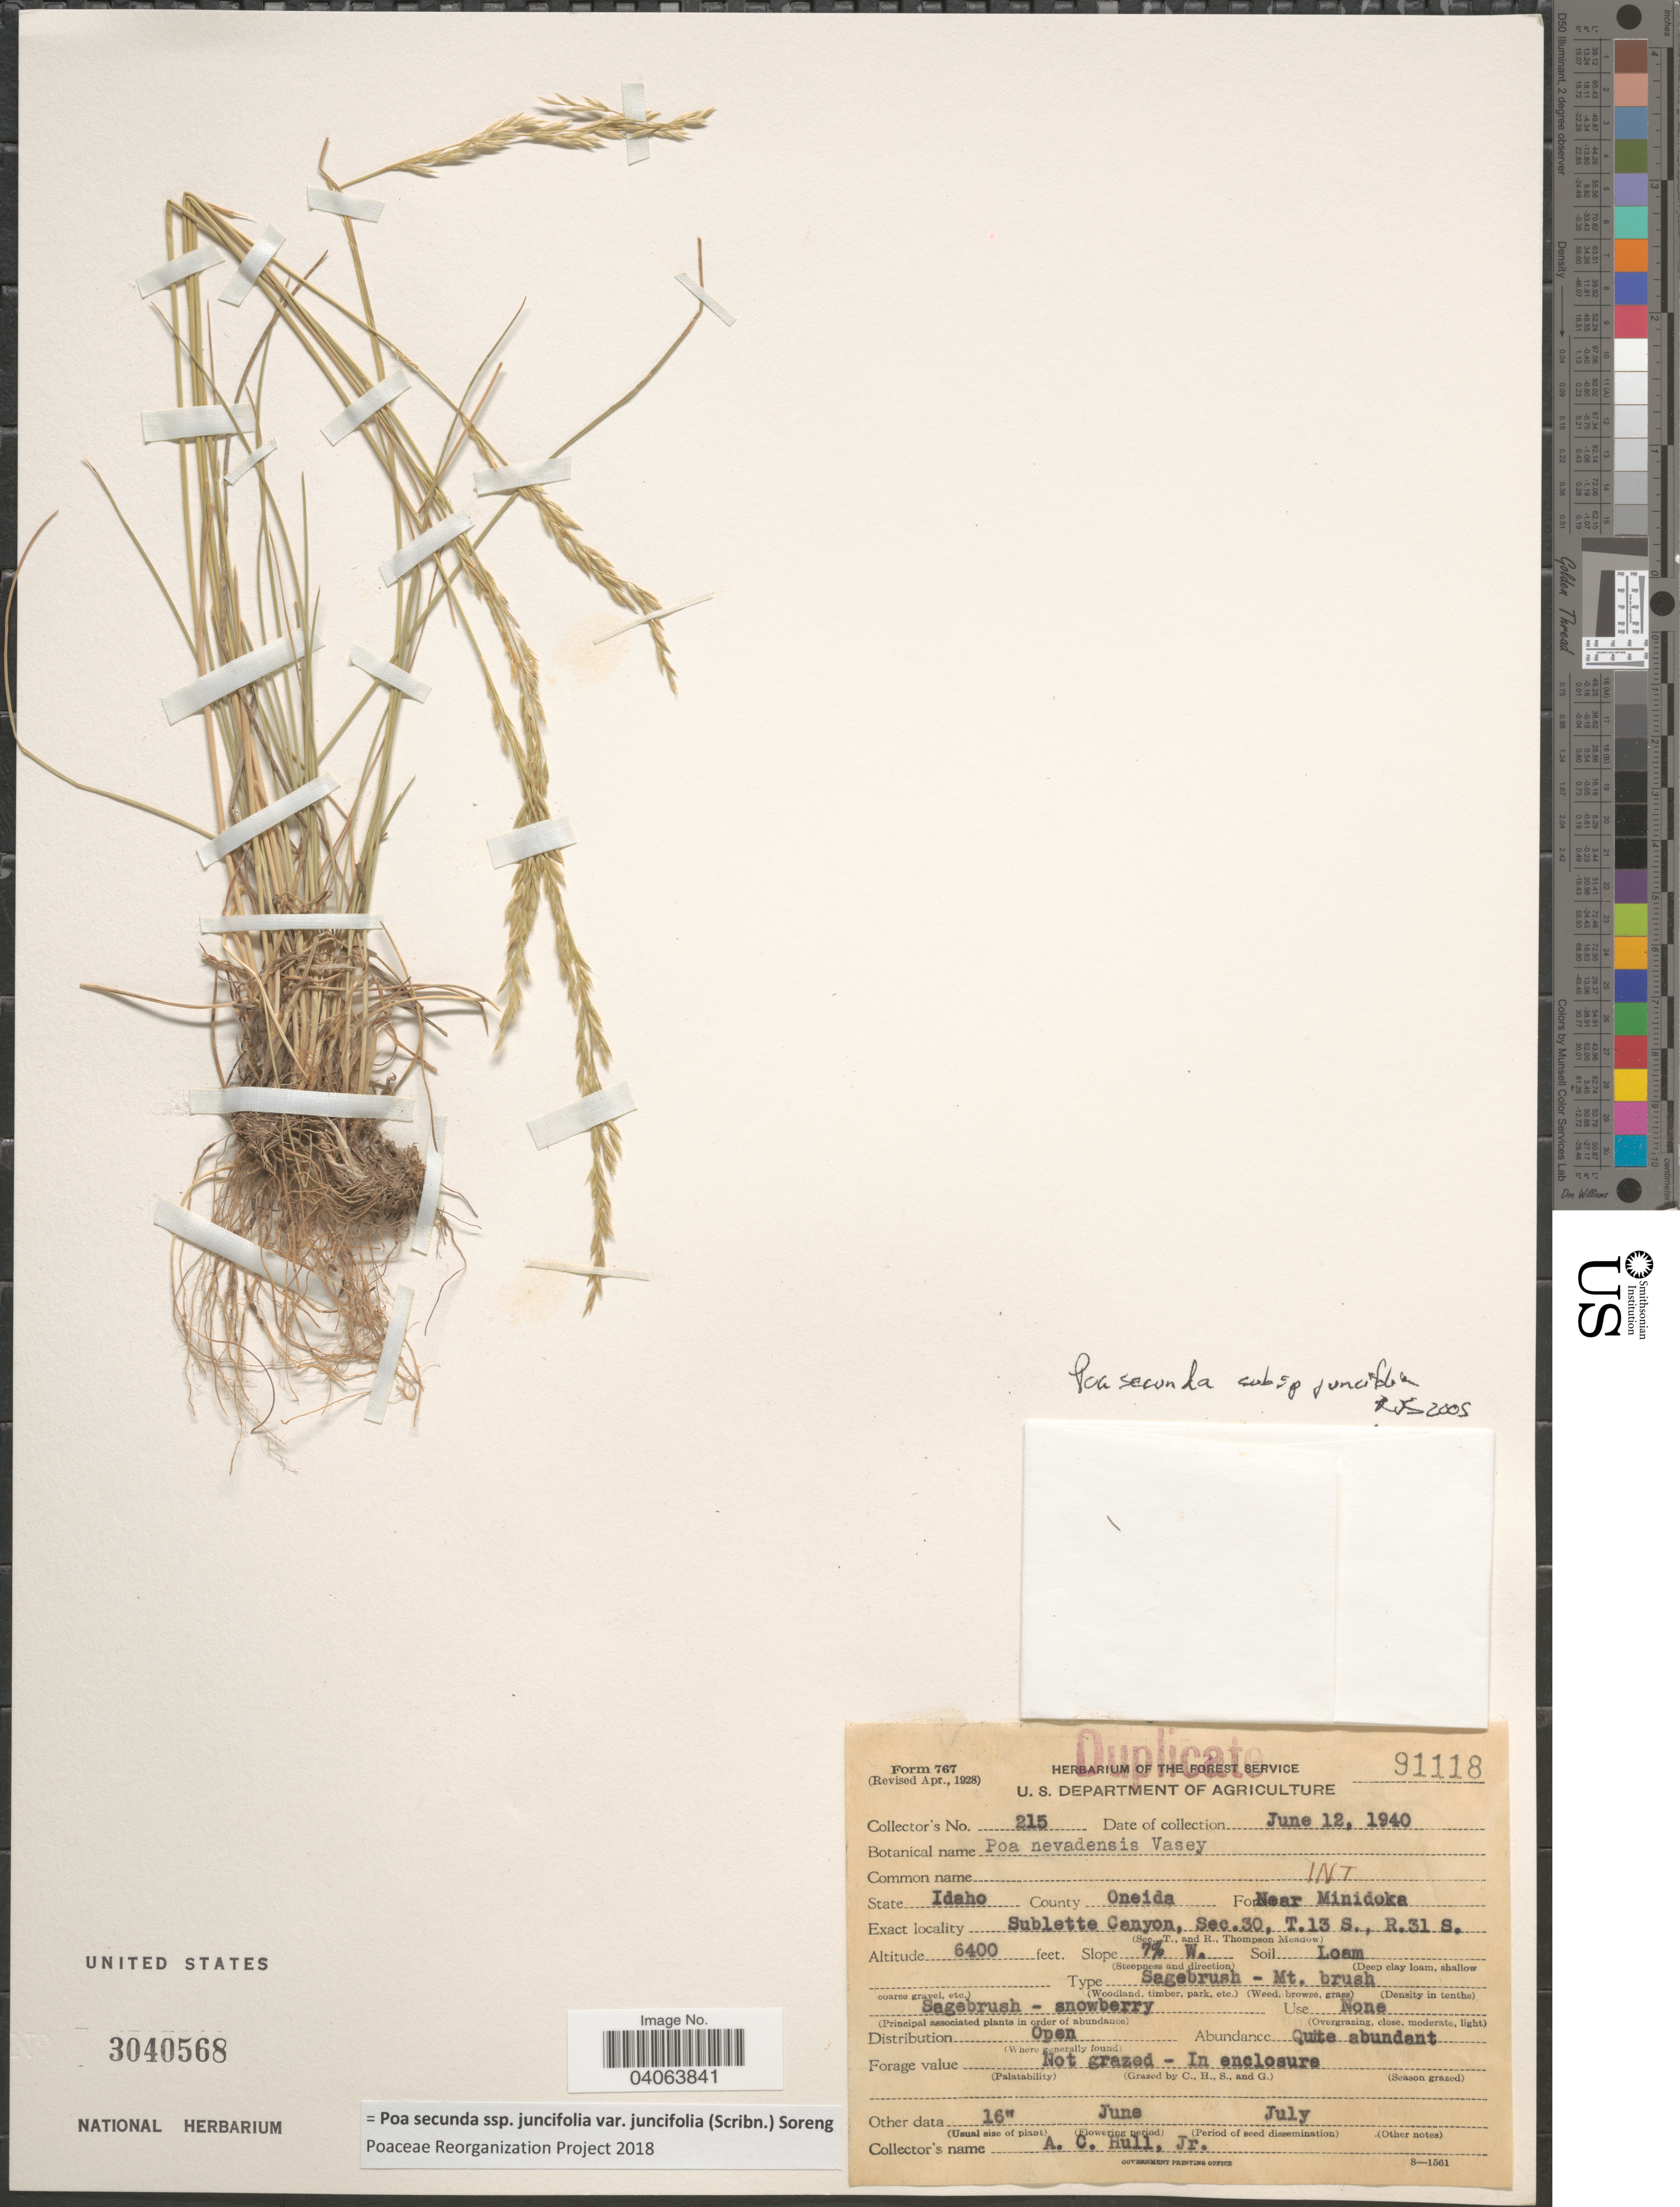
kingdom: Plantae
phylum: Tracheophyta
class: Liliopsida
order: Poales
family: Poaceae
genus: Poa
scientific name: Poa secunda subsp. juncifolia var. juncifolia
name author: (Scribn.) Soreng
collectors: A. Hull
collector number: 215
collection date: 1940-06-12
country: United States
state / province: Idaho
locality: County Oneida. Near Minidoka. Sublette Canyon, Sec. 30, T. 13 S., R.31 S. Type Sagebrush - Mt. brush.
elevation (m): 1951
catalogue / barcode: US 3040568